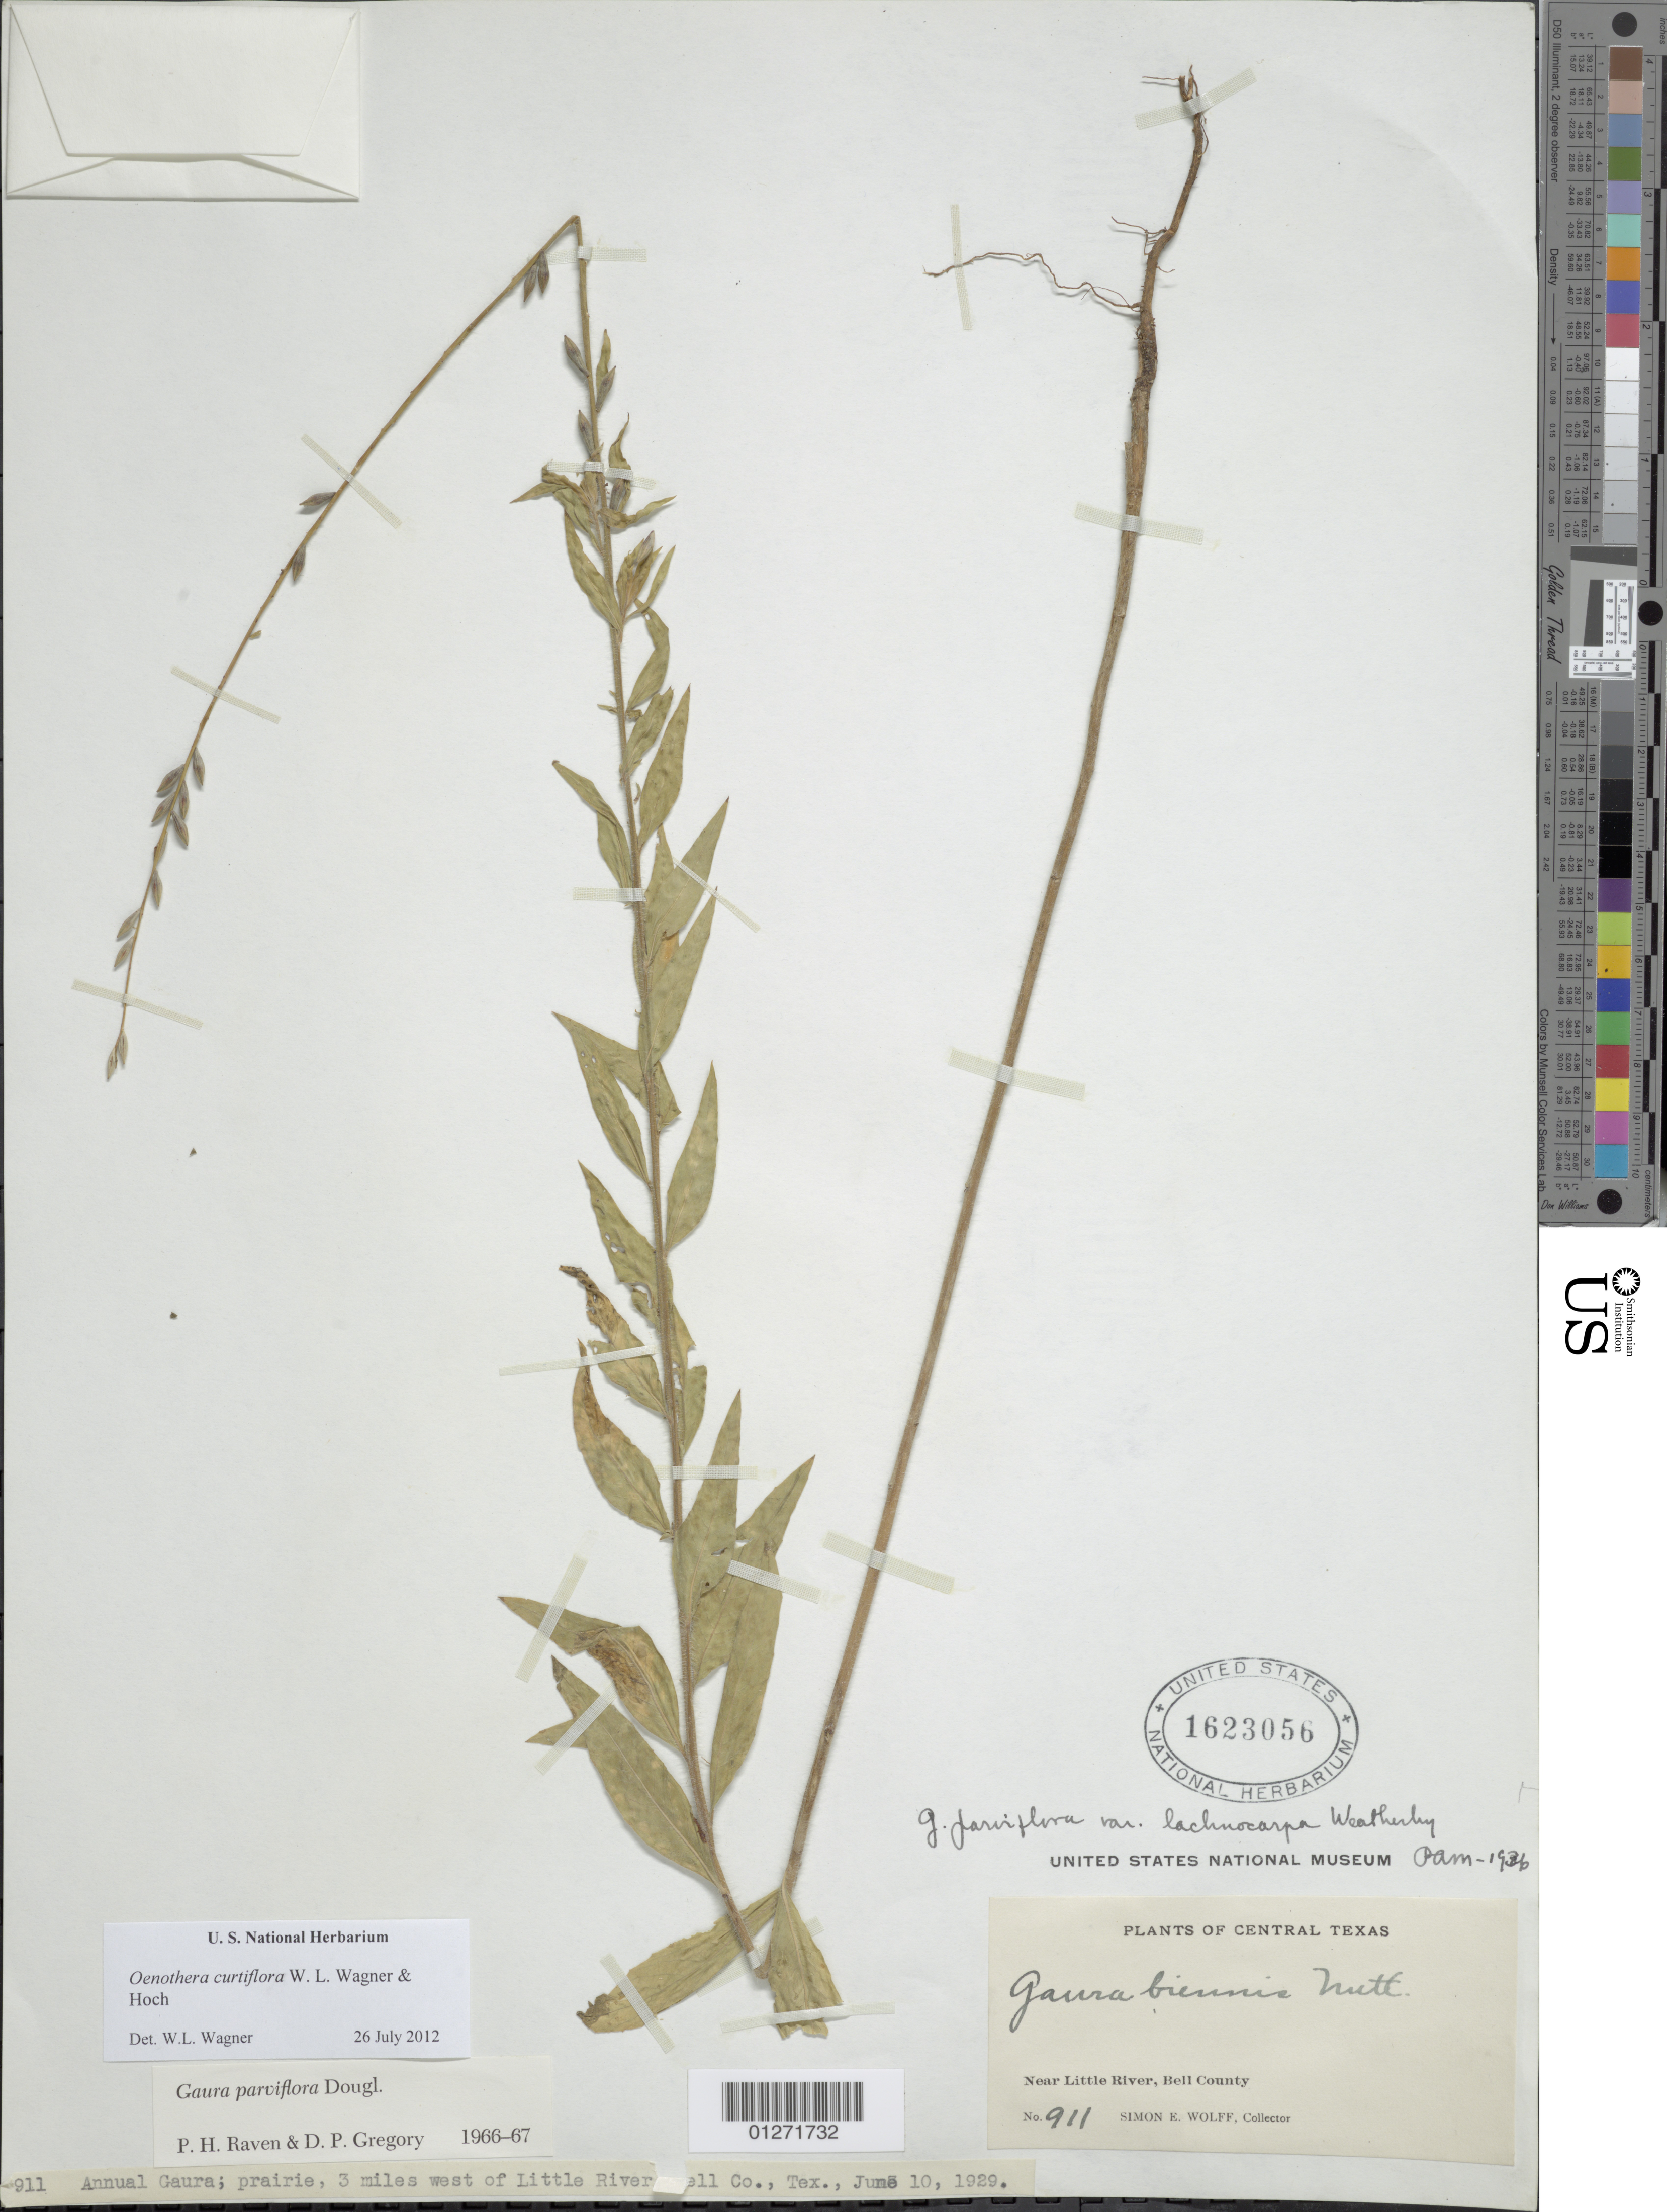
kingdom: Plantae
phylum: Tracheophyta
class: Magnoliopsida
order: Myrtales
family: Onagraceae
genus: Oenothera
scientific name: Oenothera curtiflora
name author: W.L. Wagner & Hoch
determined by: Wagner, W. L., (BOT), Smithsonian Institution - National Museum of Natural History (UNITED STATES)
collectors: S. E. Wolff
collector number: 911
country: United States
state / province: Texas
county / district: Bell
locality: near Little River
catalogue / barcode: US 1623056